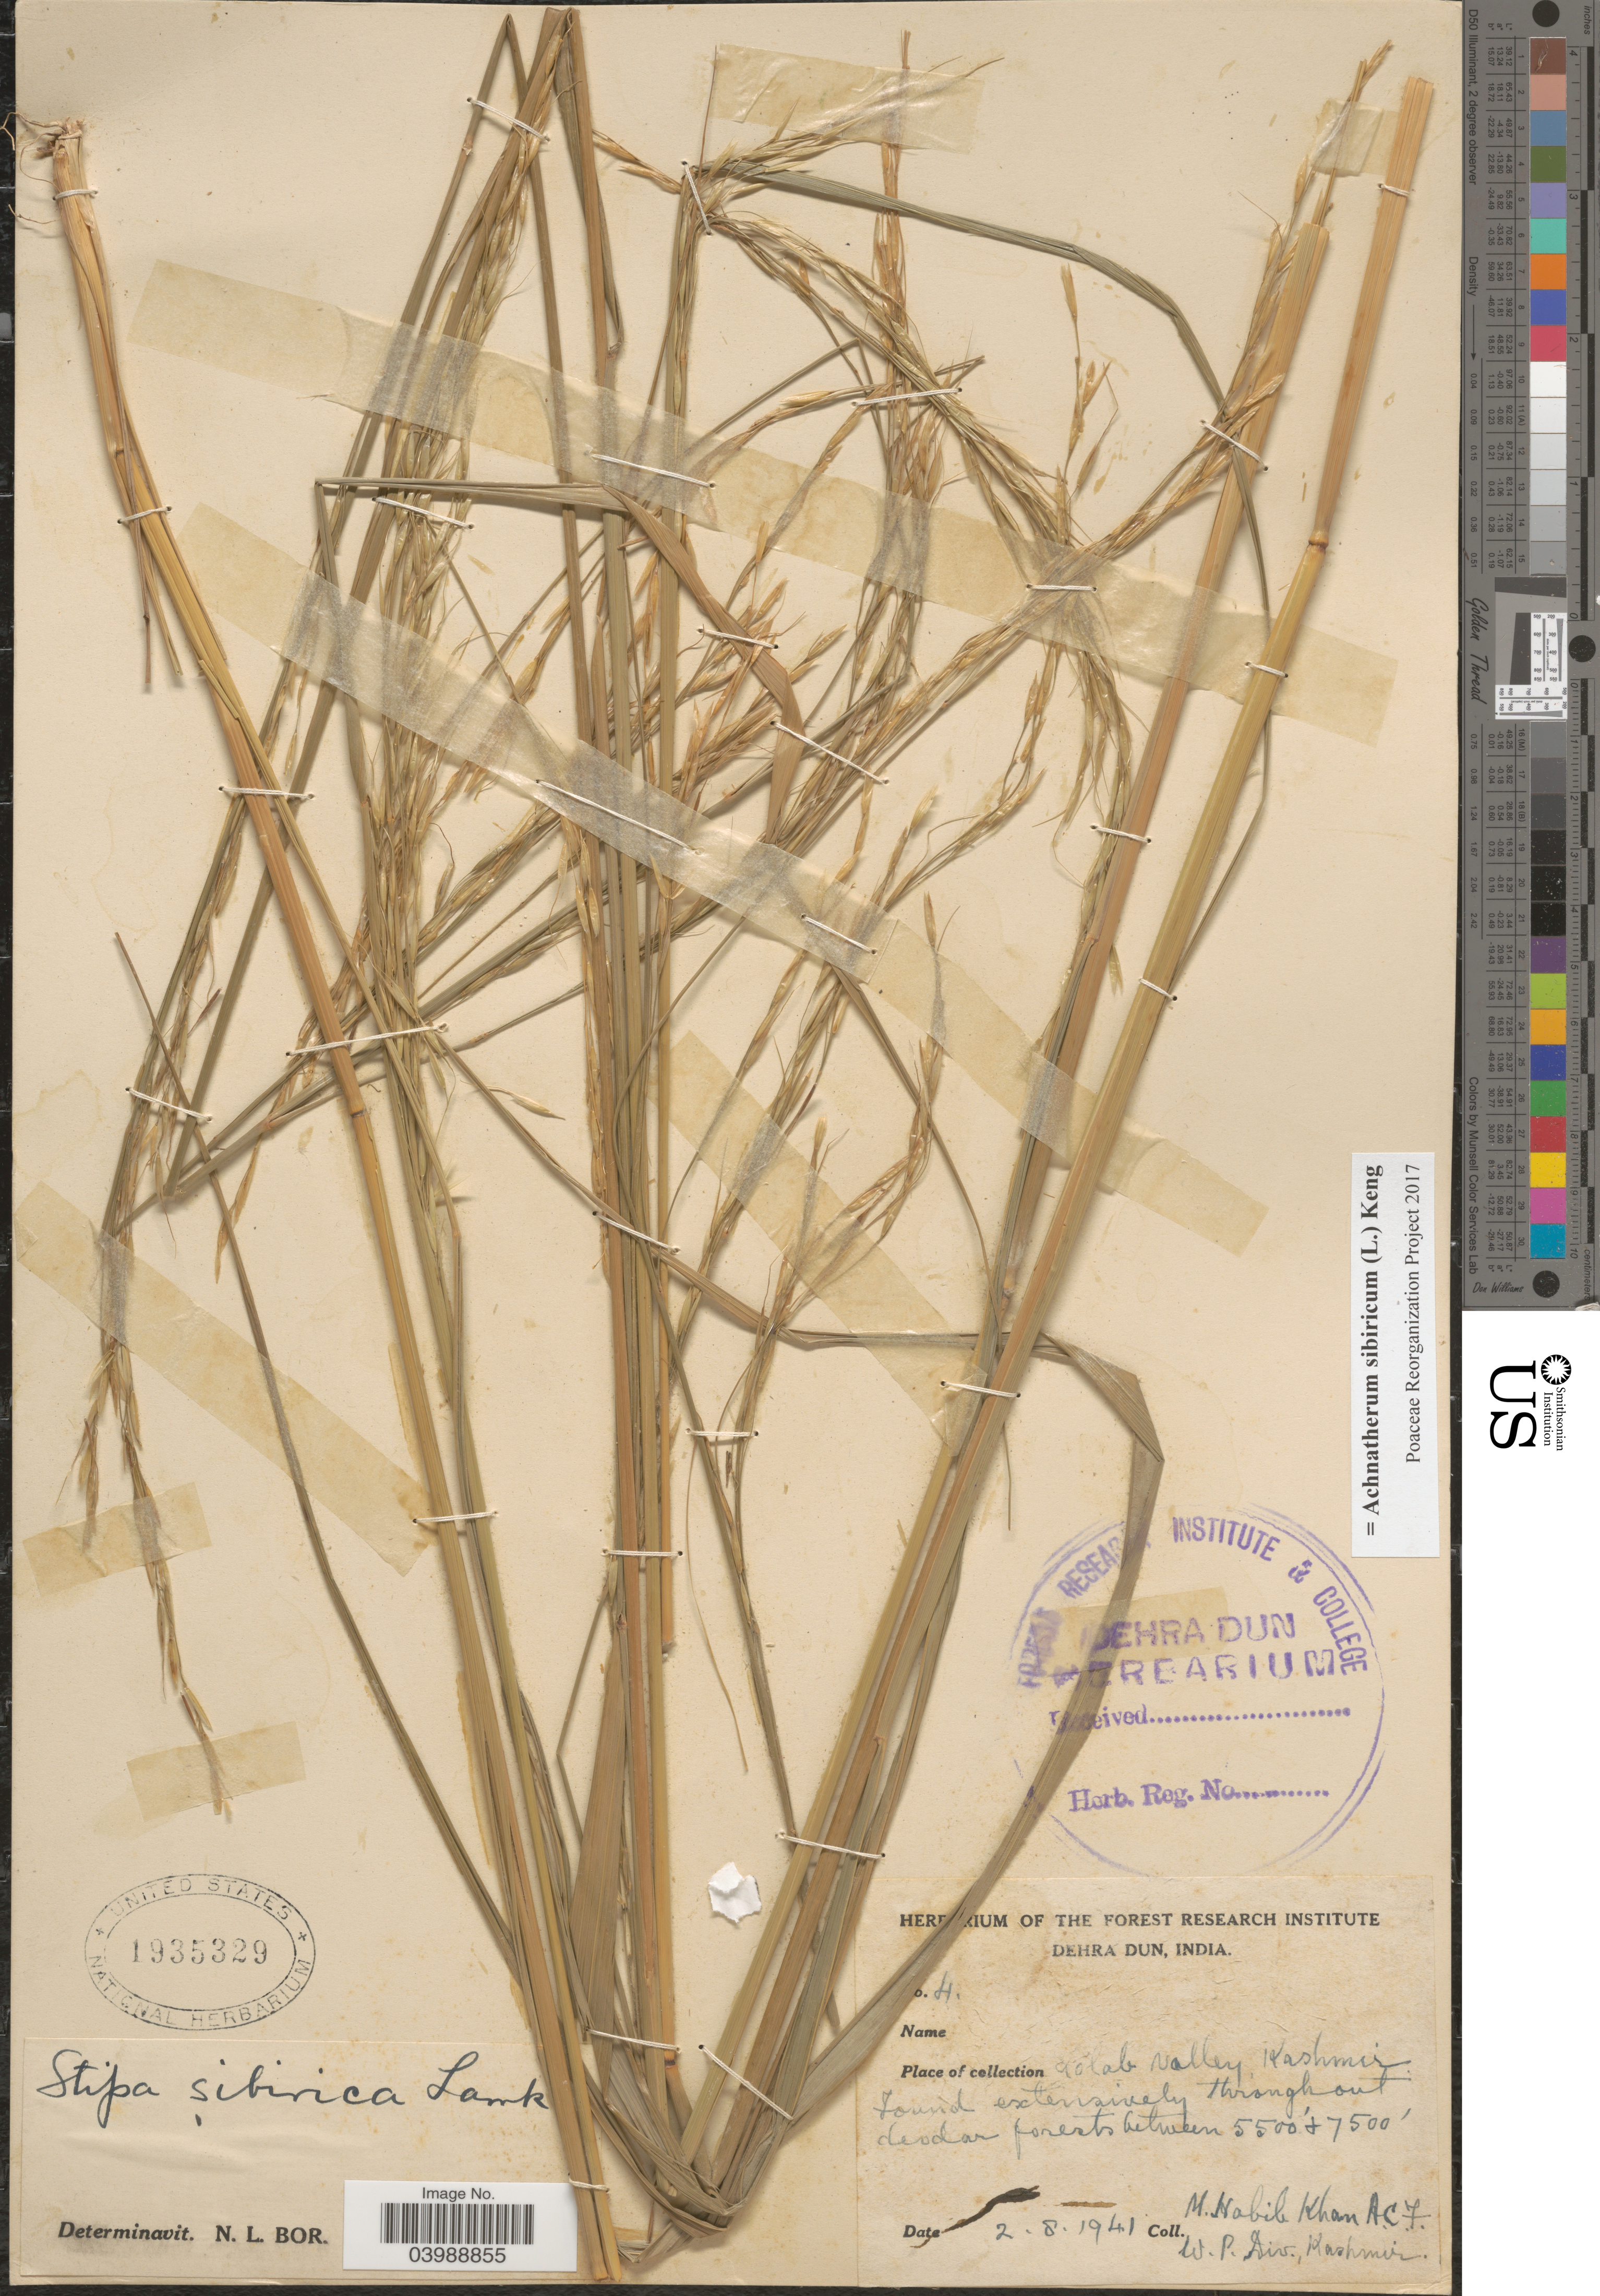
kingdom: Plantae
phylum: Tracheophyta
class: Liliopsida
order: Poales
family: Poaceae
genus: Achnatherum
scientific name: Achnatherum sibiricum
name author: (L.) Keng ex Tzvelev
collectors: M. Khan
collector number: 4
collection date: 1941-08-02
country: India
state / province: Jammu and Kashmir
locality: Lolab Valley, Kashmir. Found extensively throughout deodar forests.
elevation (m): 1676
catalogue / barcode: US 1935329